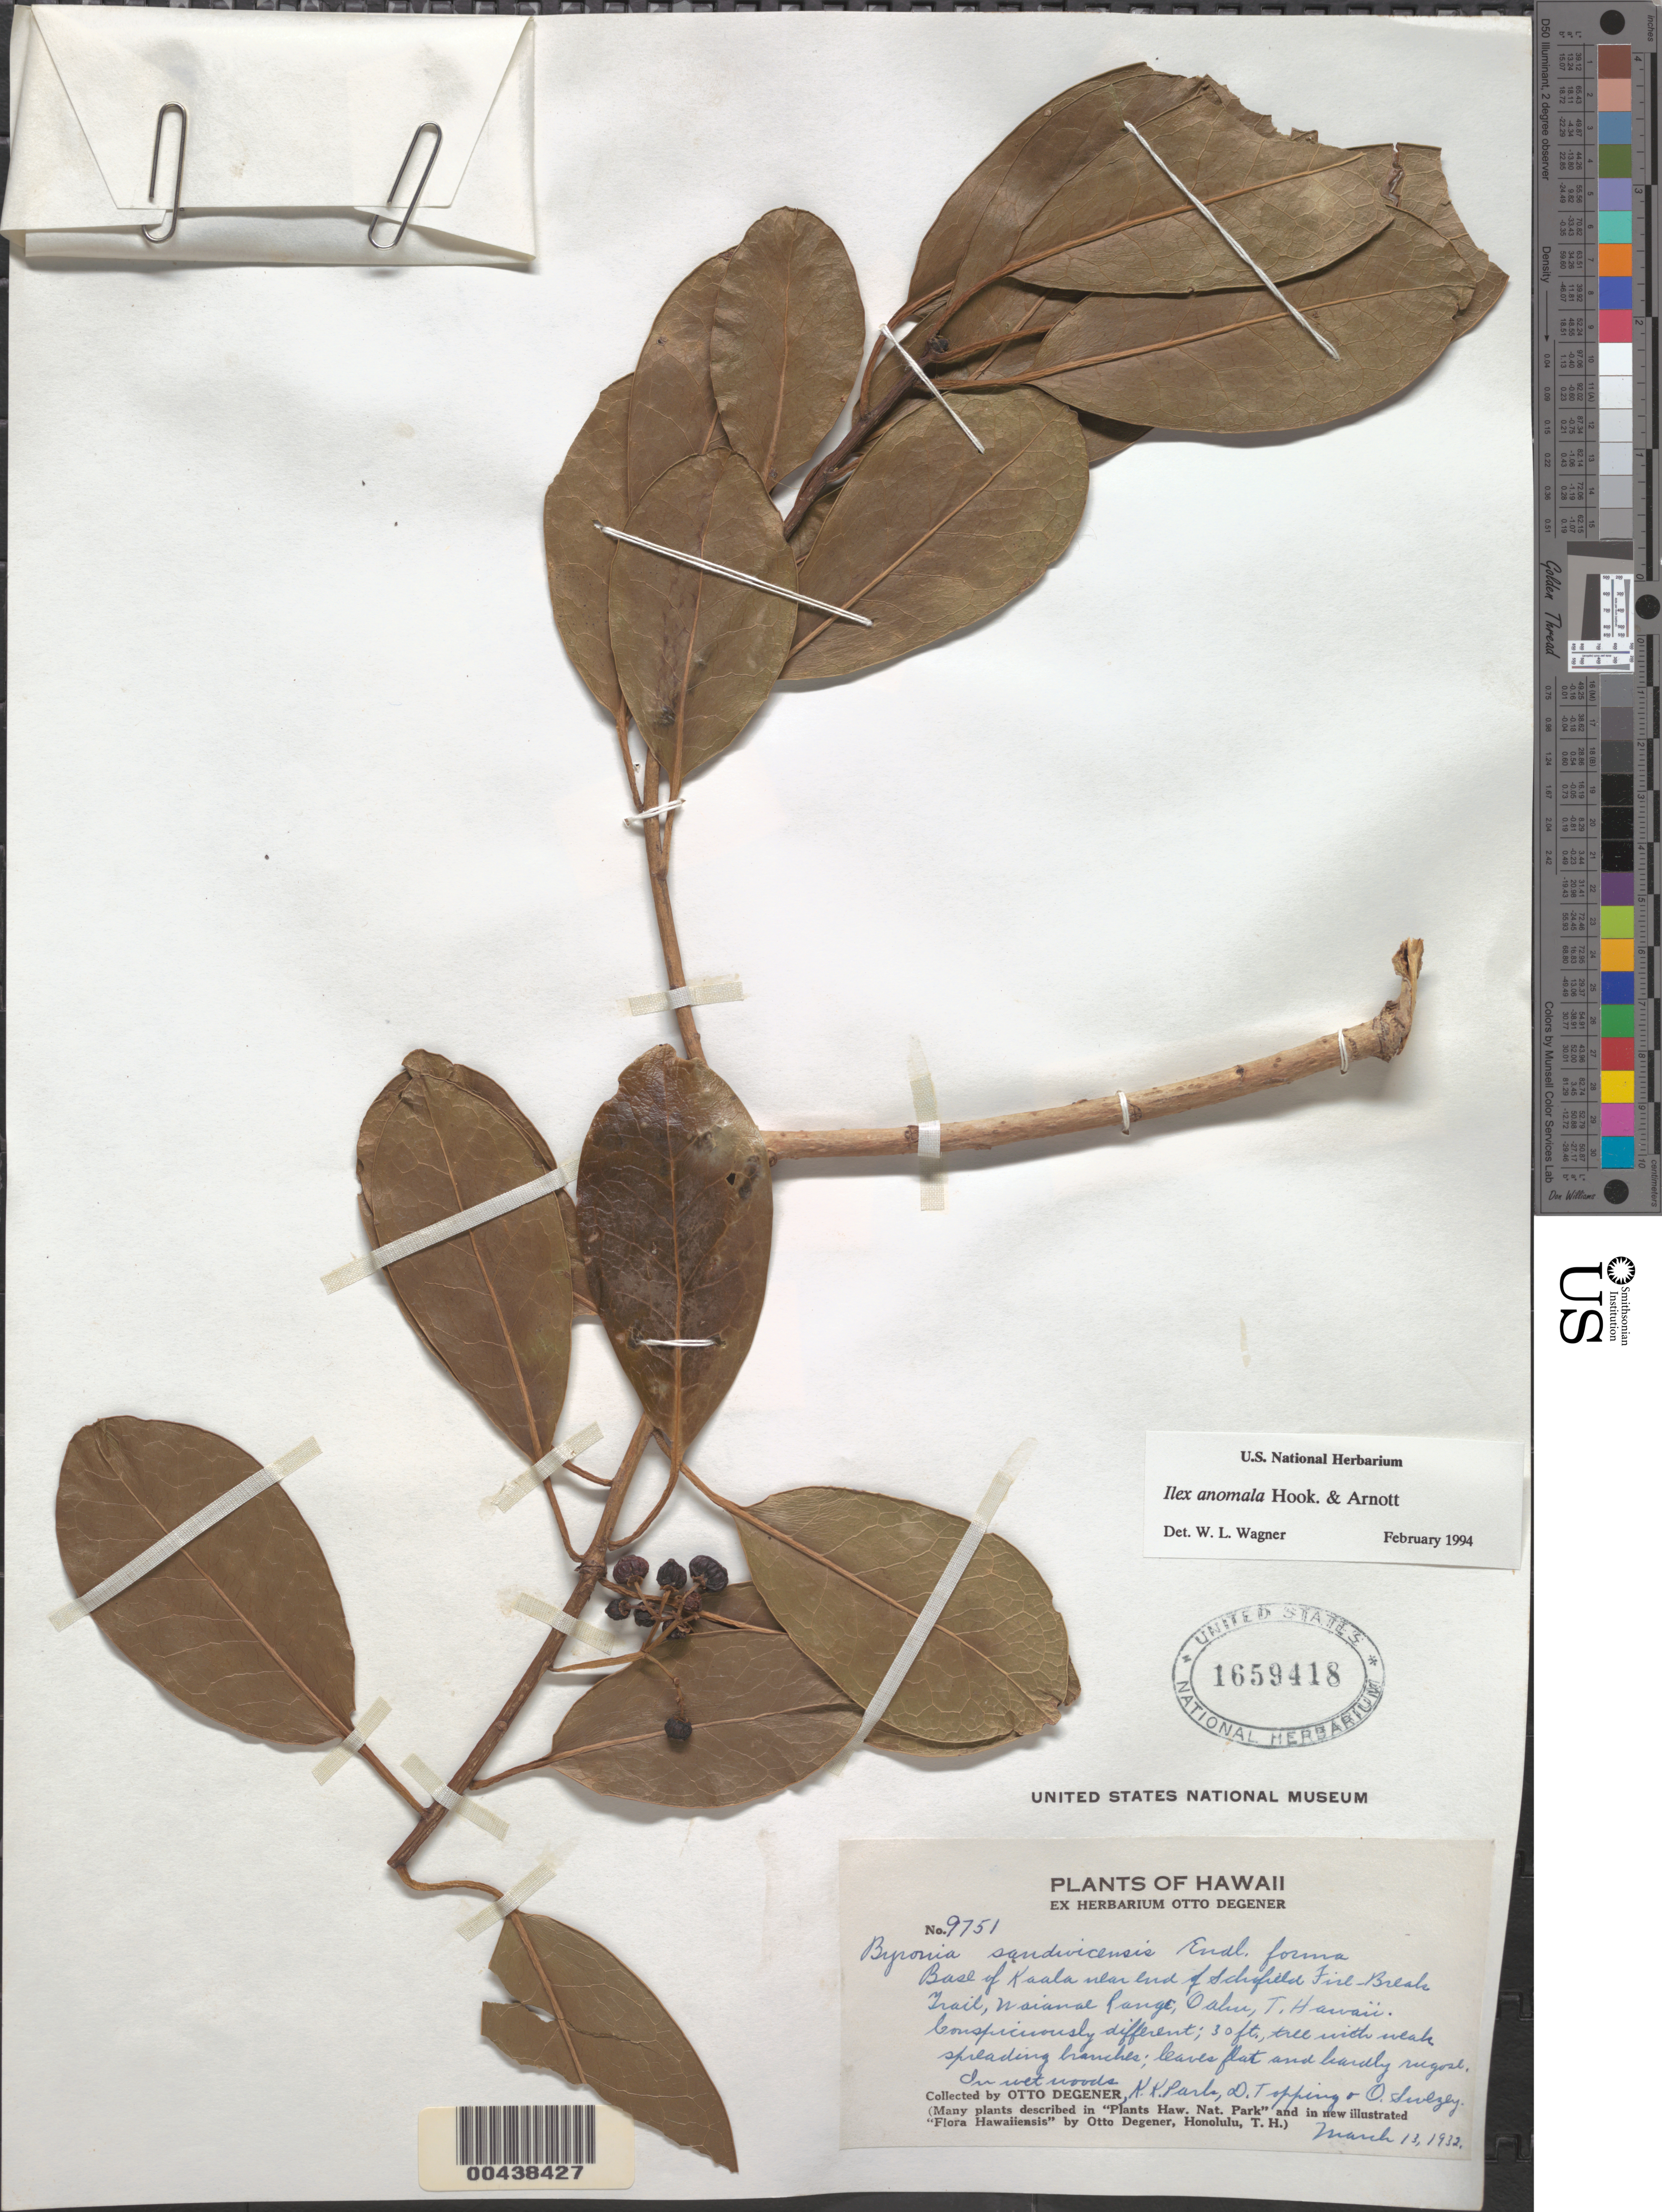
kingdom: Plantae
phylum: Tracheophyta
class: Magnoliopsida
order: Aquifoliales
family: Aquifoliaceae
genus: Ilex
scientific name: Ilex anomala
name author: Hook. & Arn.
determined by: Wagner, W. L., (BOT), Smithsonian Institution - National Museum of Natural History (UNITED STATES)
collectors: O. Degener, K. Park, D. L. Topping & O. H. Swezey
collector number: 9751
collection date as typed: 13 Mar 1932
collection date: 1932-03-13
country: United States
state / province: Hawaii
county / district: Honolulu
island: Oahu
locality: base of Kaala near end of Schofield Fire-Break Trail, Waianae Range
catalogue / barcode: US 1659418